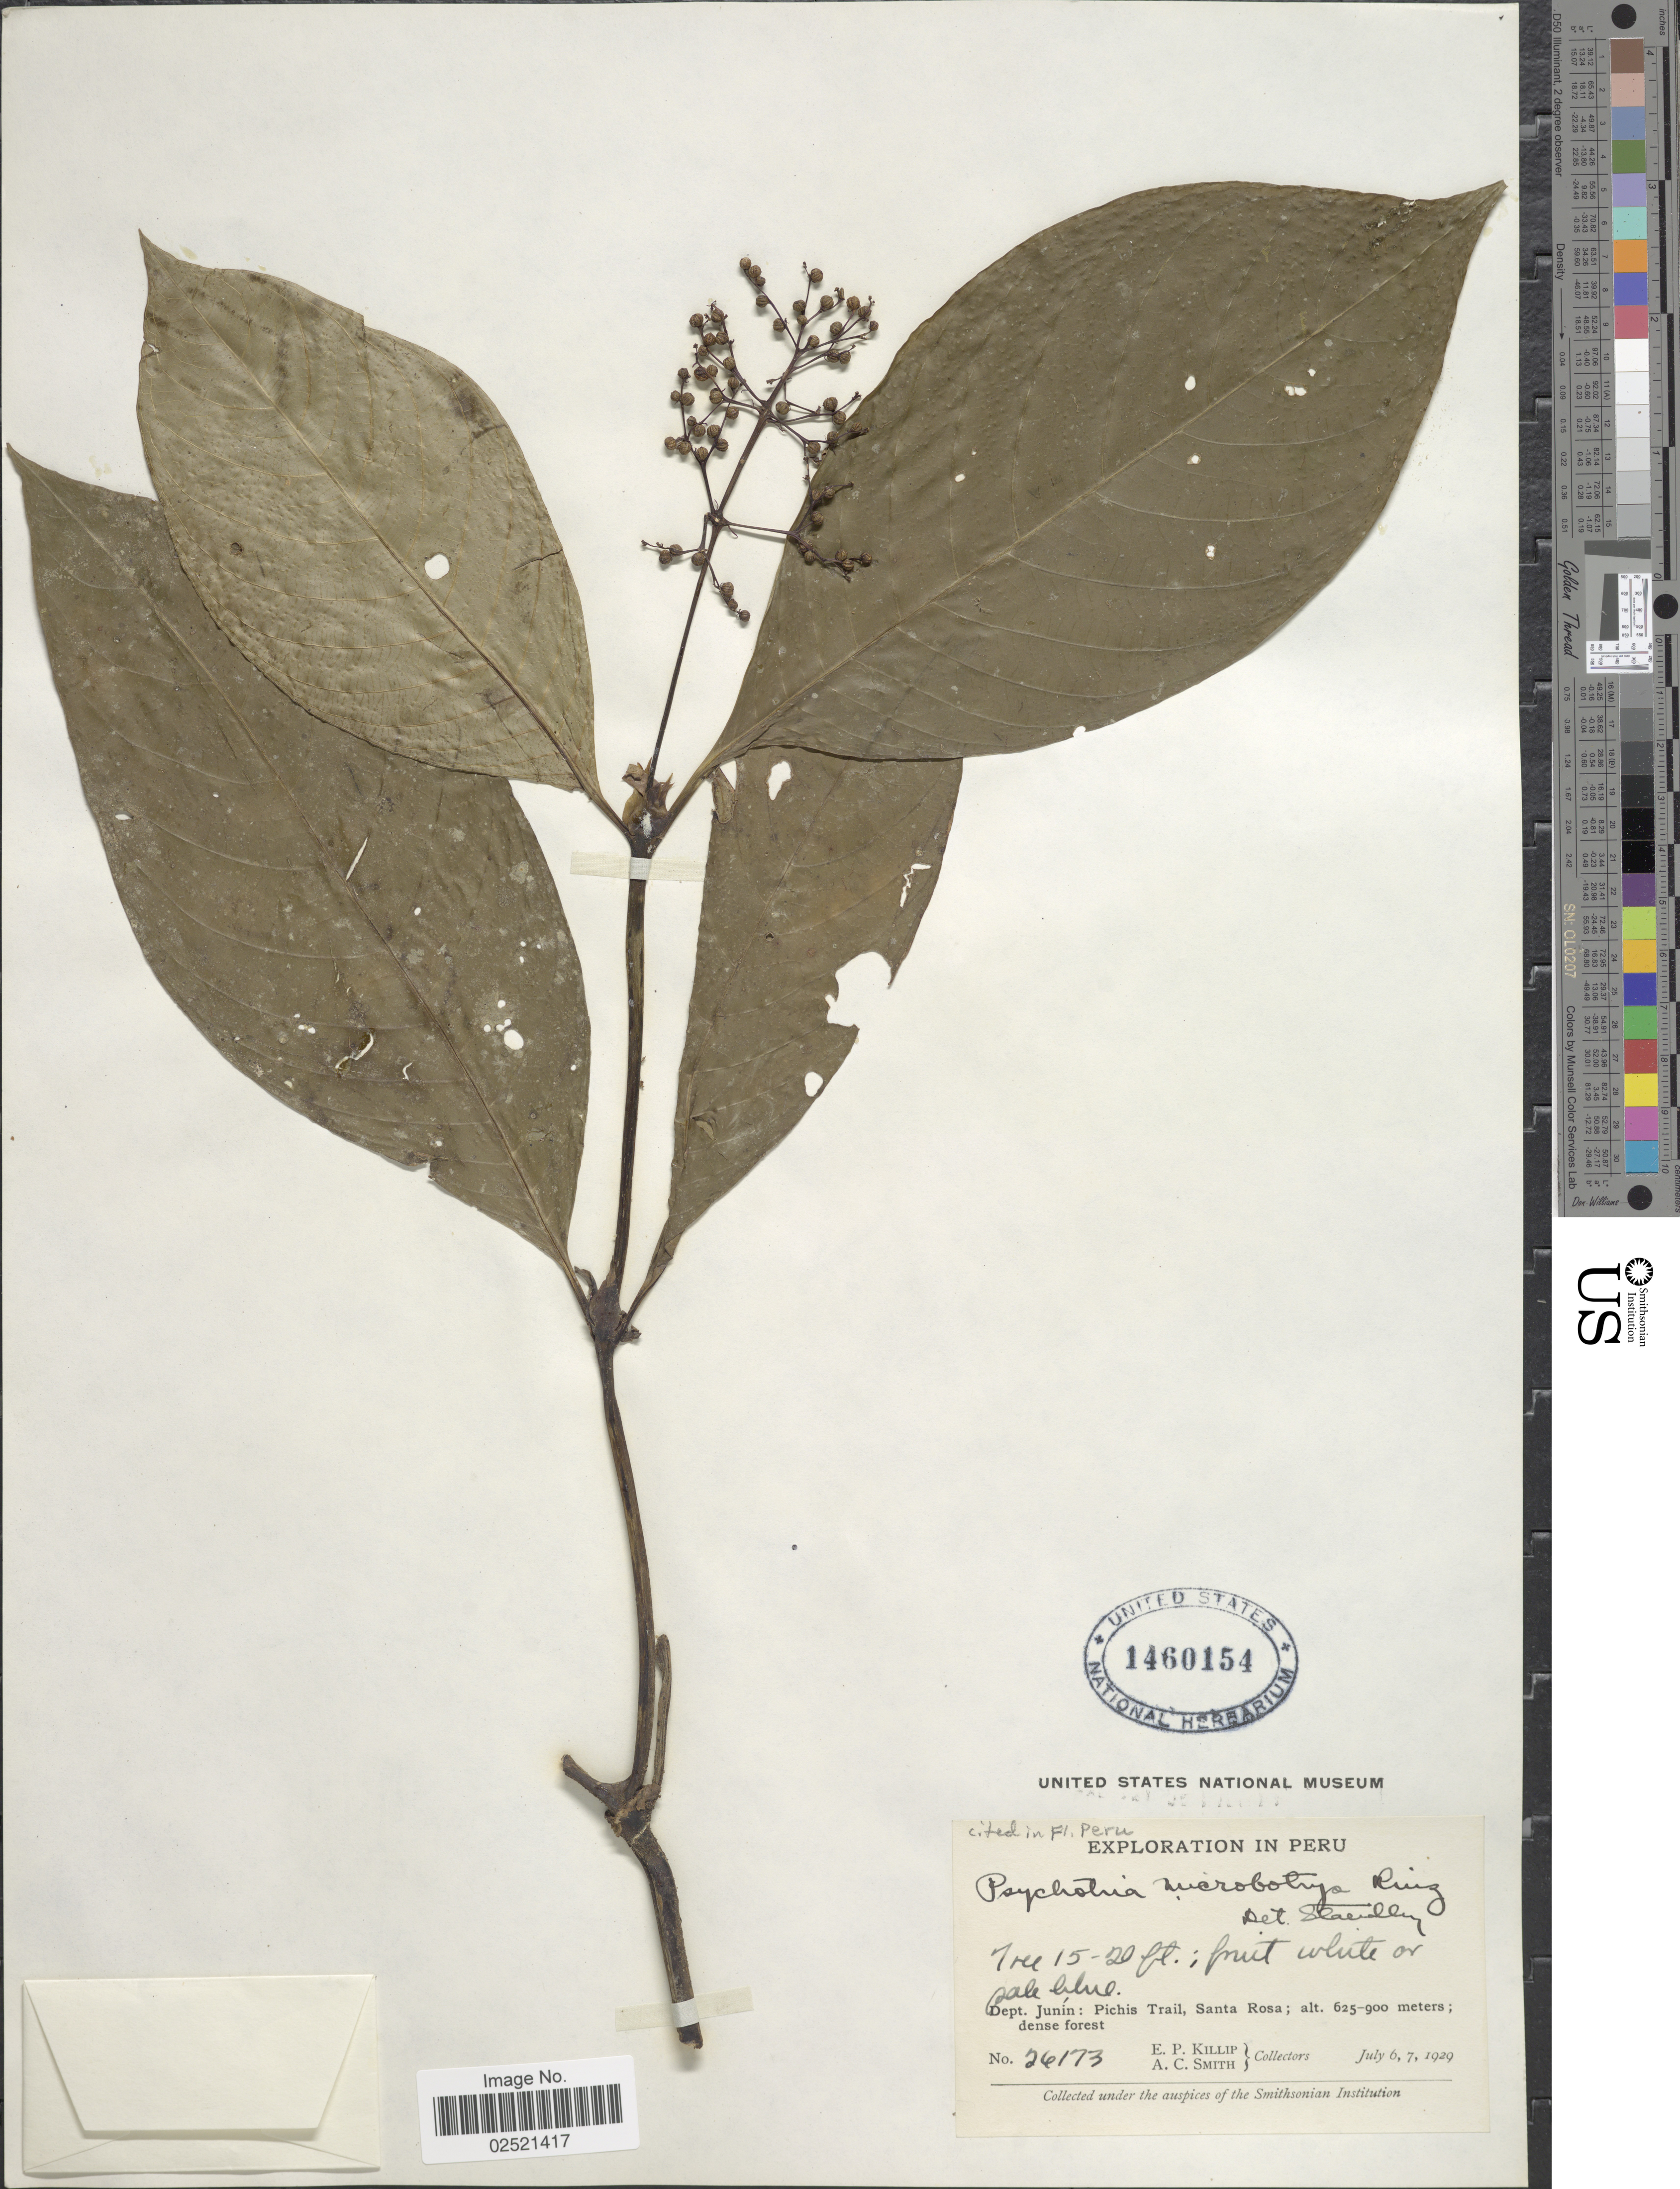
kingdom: Plantae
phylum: Tracheophyta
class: Magnoliopsida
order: Gentianales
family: Rubiaceae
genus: Psychotria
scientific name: Psychotria microbotrys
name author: Ruiz ex Standl.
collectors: E. P. Killip & A. C. Smith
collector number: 26173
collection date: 1929-07-06/1929-07-07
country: Peru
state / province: Junín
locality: Pichis Trail, Santa Rosa.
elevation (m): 625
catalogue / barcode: US 1460154